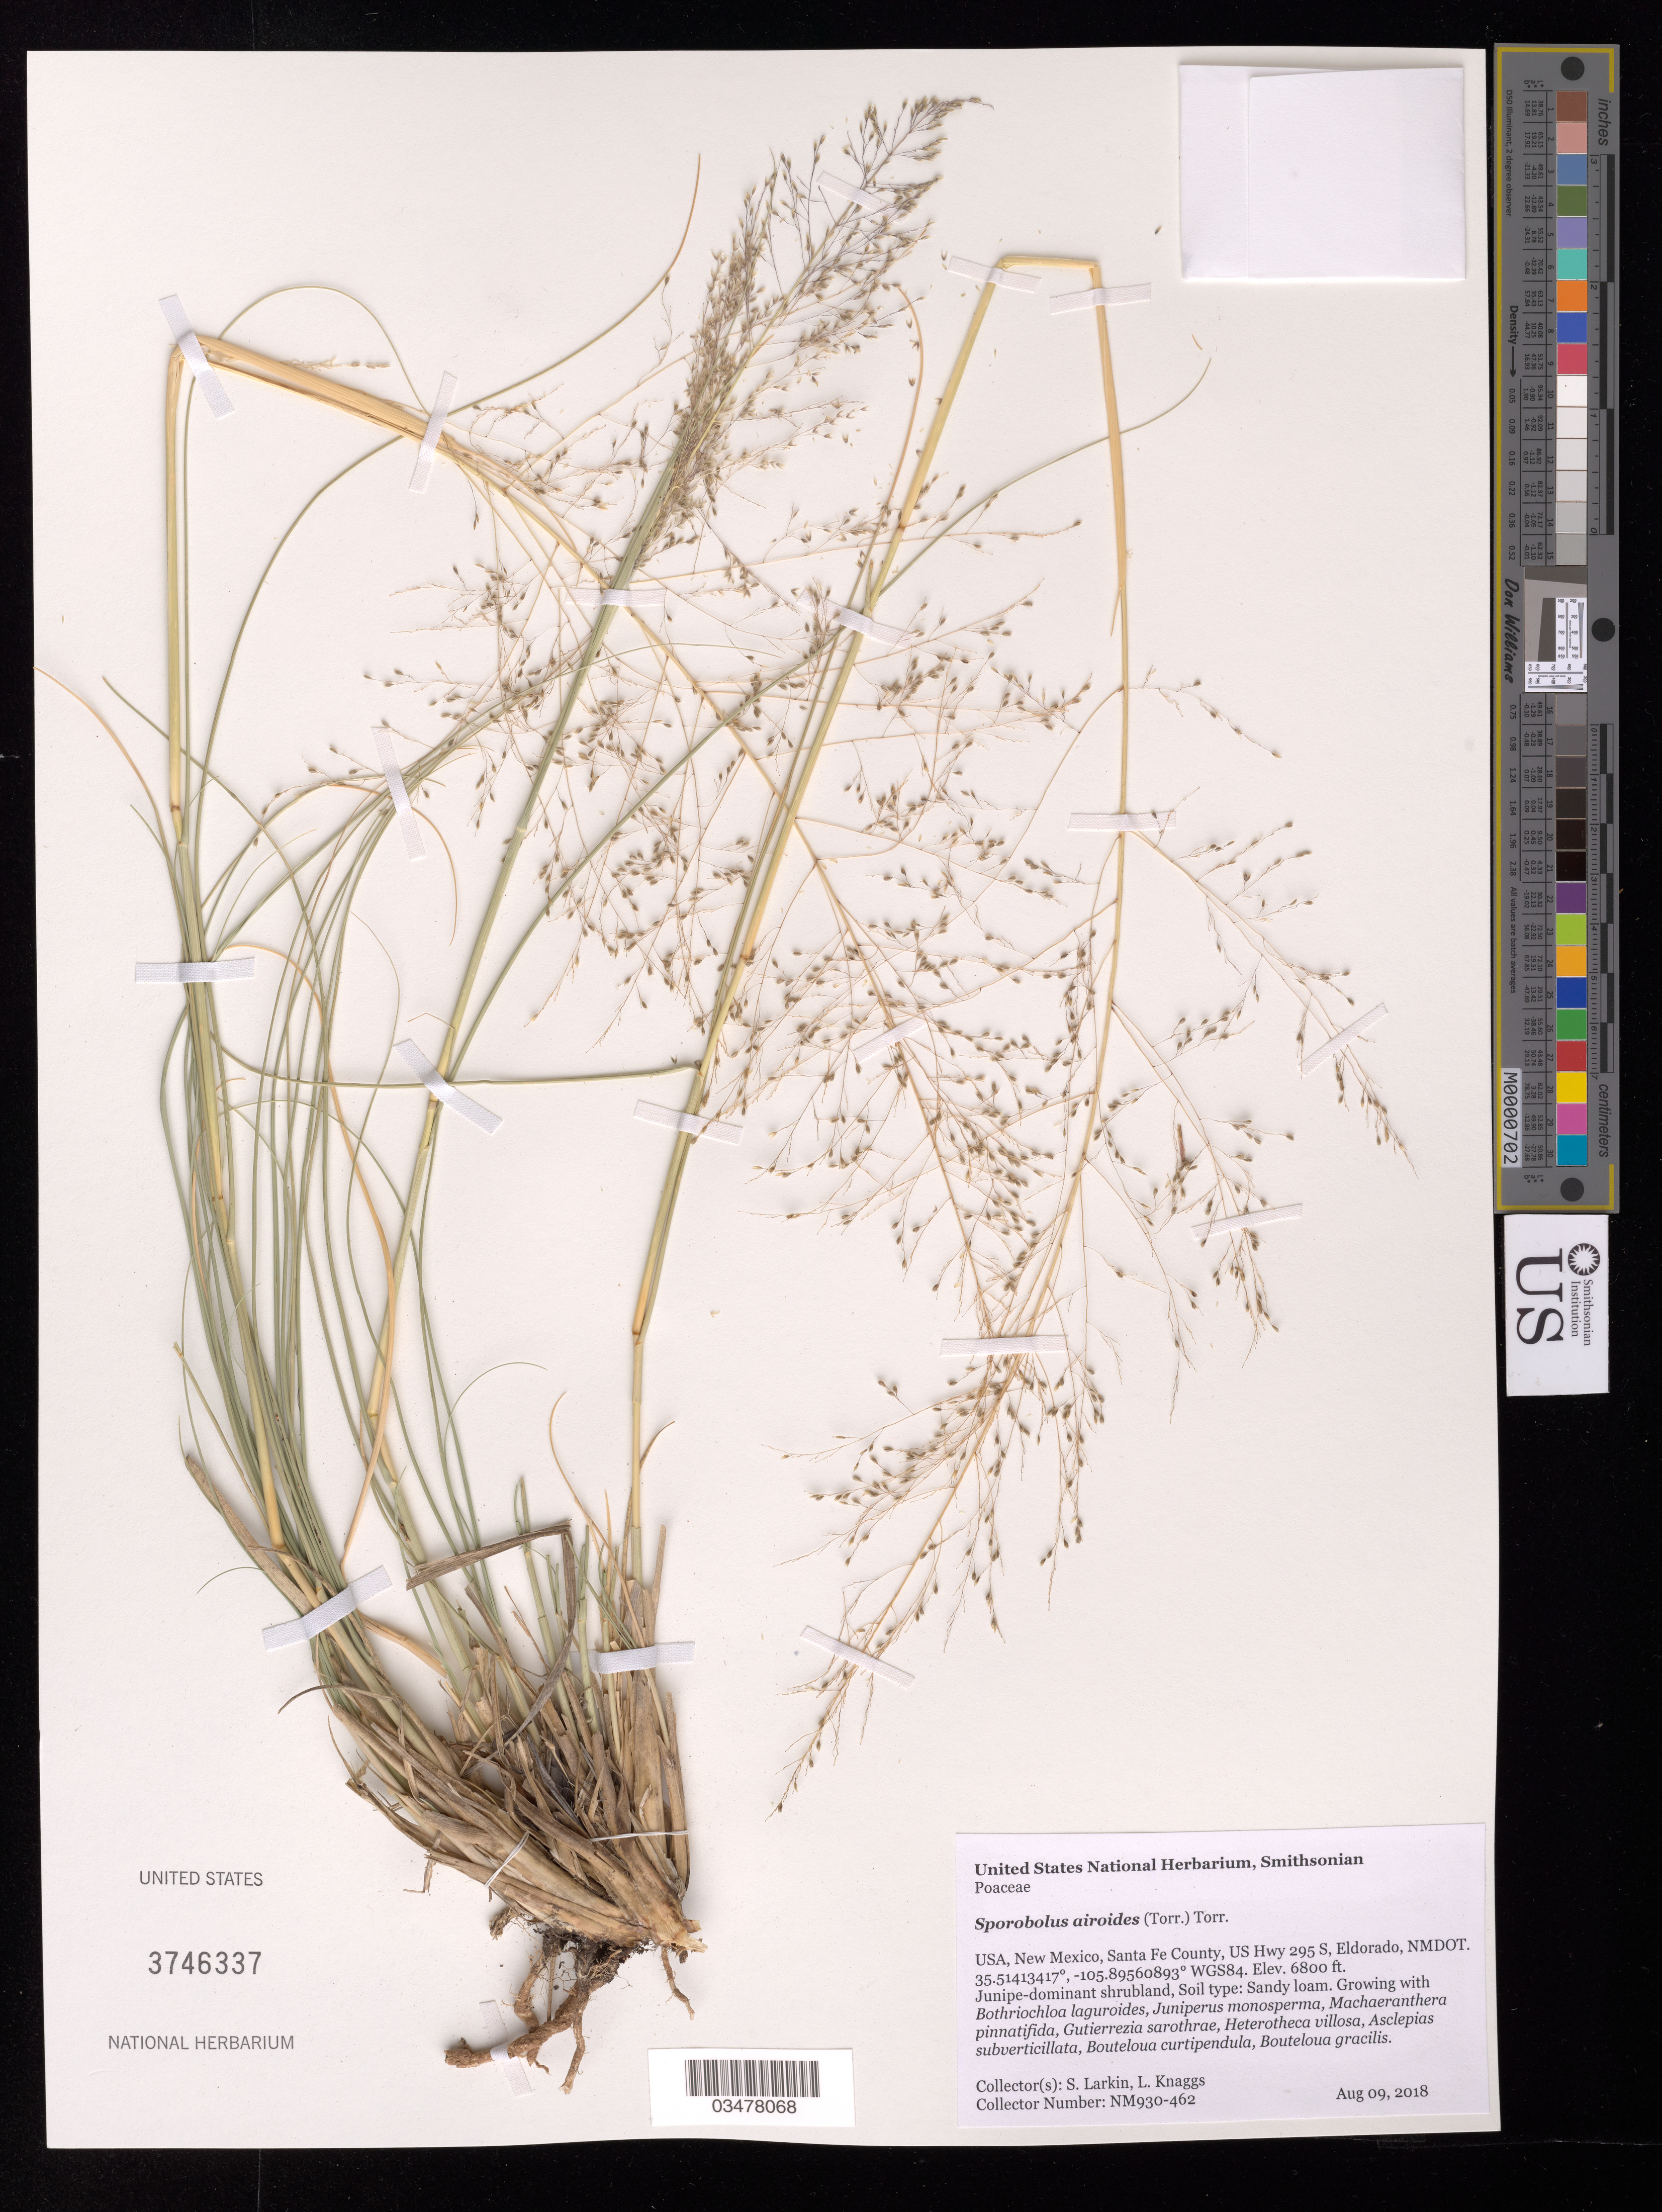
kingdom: Plantae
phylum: Tracheophyta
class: Liliopsida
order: Poales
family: Poaceae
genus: Sporobolus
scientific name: Sporobolus airoides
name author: (Torr.) Torr.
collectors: S. Larkin & L. Knaggs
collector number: NM930-462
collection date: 2018-08-09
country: United States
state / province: New Mexico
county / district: Santa Fe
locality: Eldorado, US Hwy 295 S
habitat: Sandy loam. Juniper-dominant shrubland. With Juniperus monosperma, Gutierrezia sarothrae, Heterotheca villosa, Bouteloua gracilis, etc.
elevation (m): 2073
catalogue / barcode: US 3746337